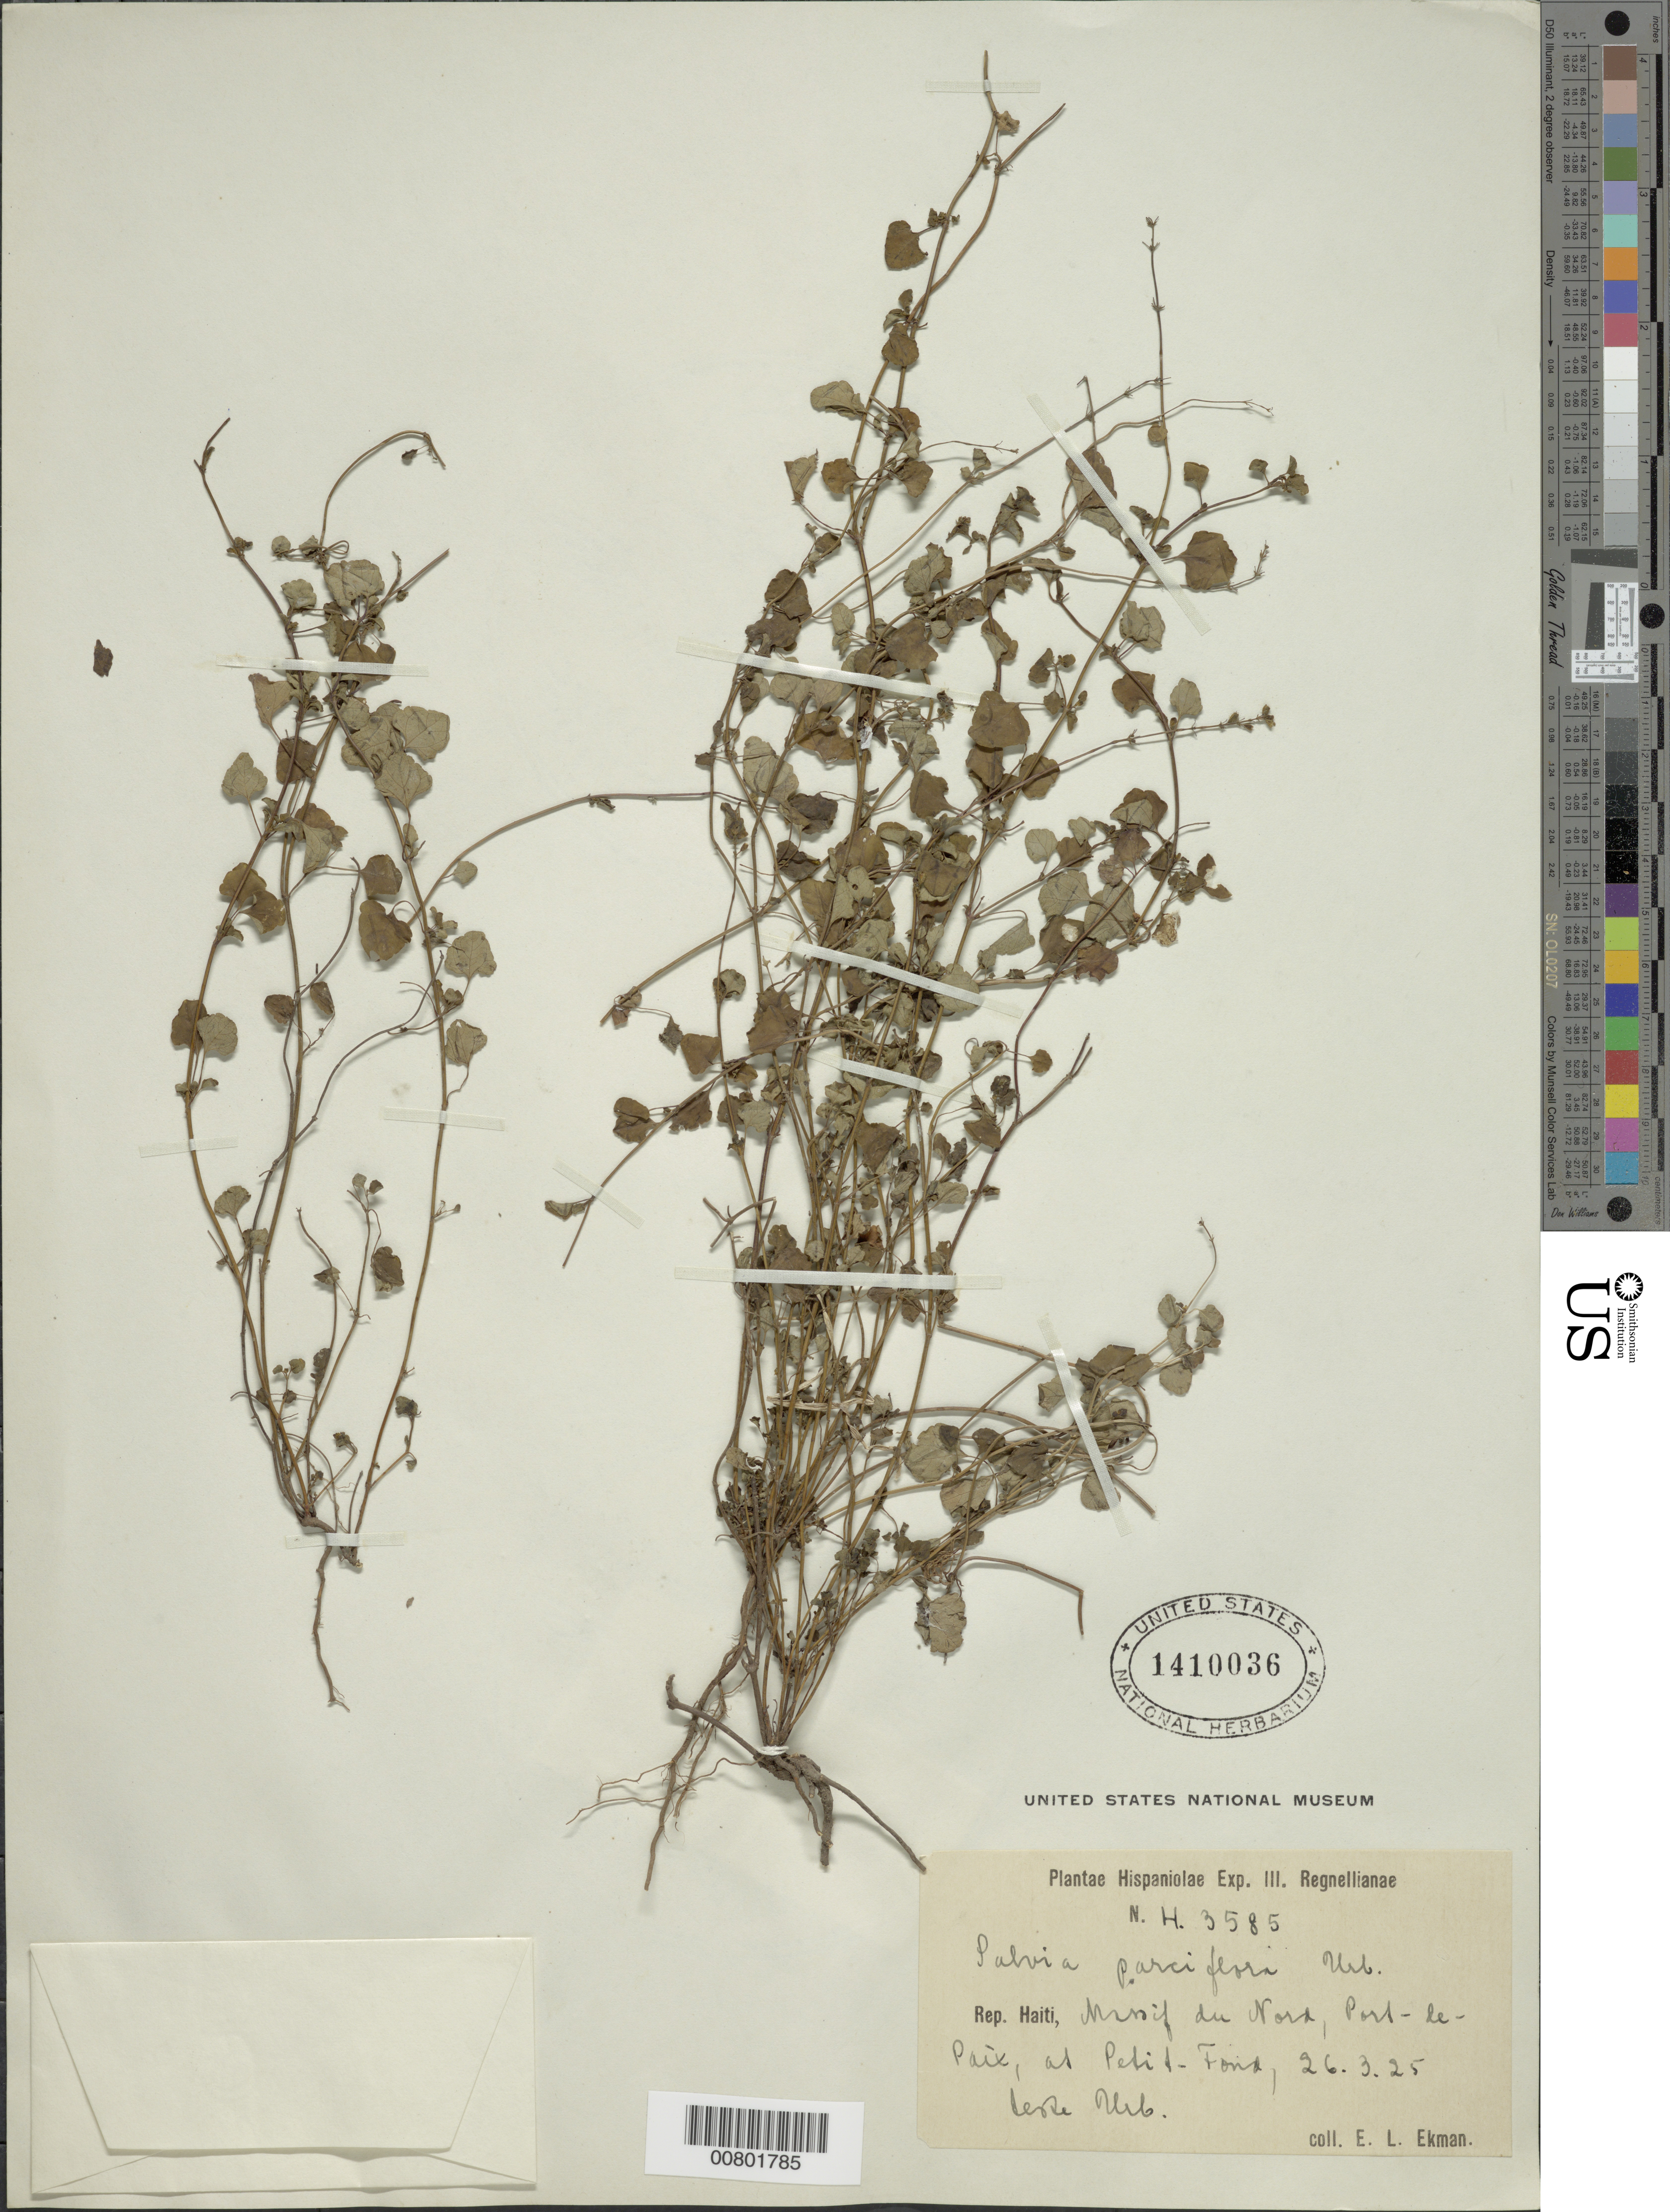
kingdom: Plantae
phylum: Tracheophyta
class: Magnoliopsida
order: Lamiales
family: Lamiaceae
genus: Salvia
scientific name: Salvia parciflora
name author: Urb.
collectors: E. L. Ekman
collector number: H 3585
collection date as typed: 26 Mar 1925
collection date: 1925-03-26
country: Haiti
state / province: Nord-Ouest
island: Hispaniola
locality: Massif du Nord, Port de Paix, at Petit Fond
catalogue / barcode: US 1410036